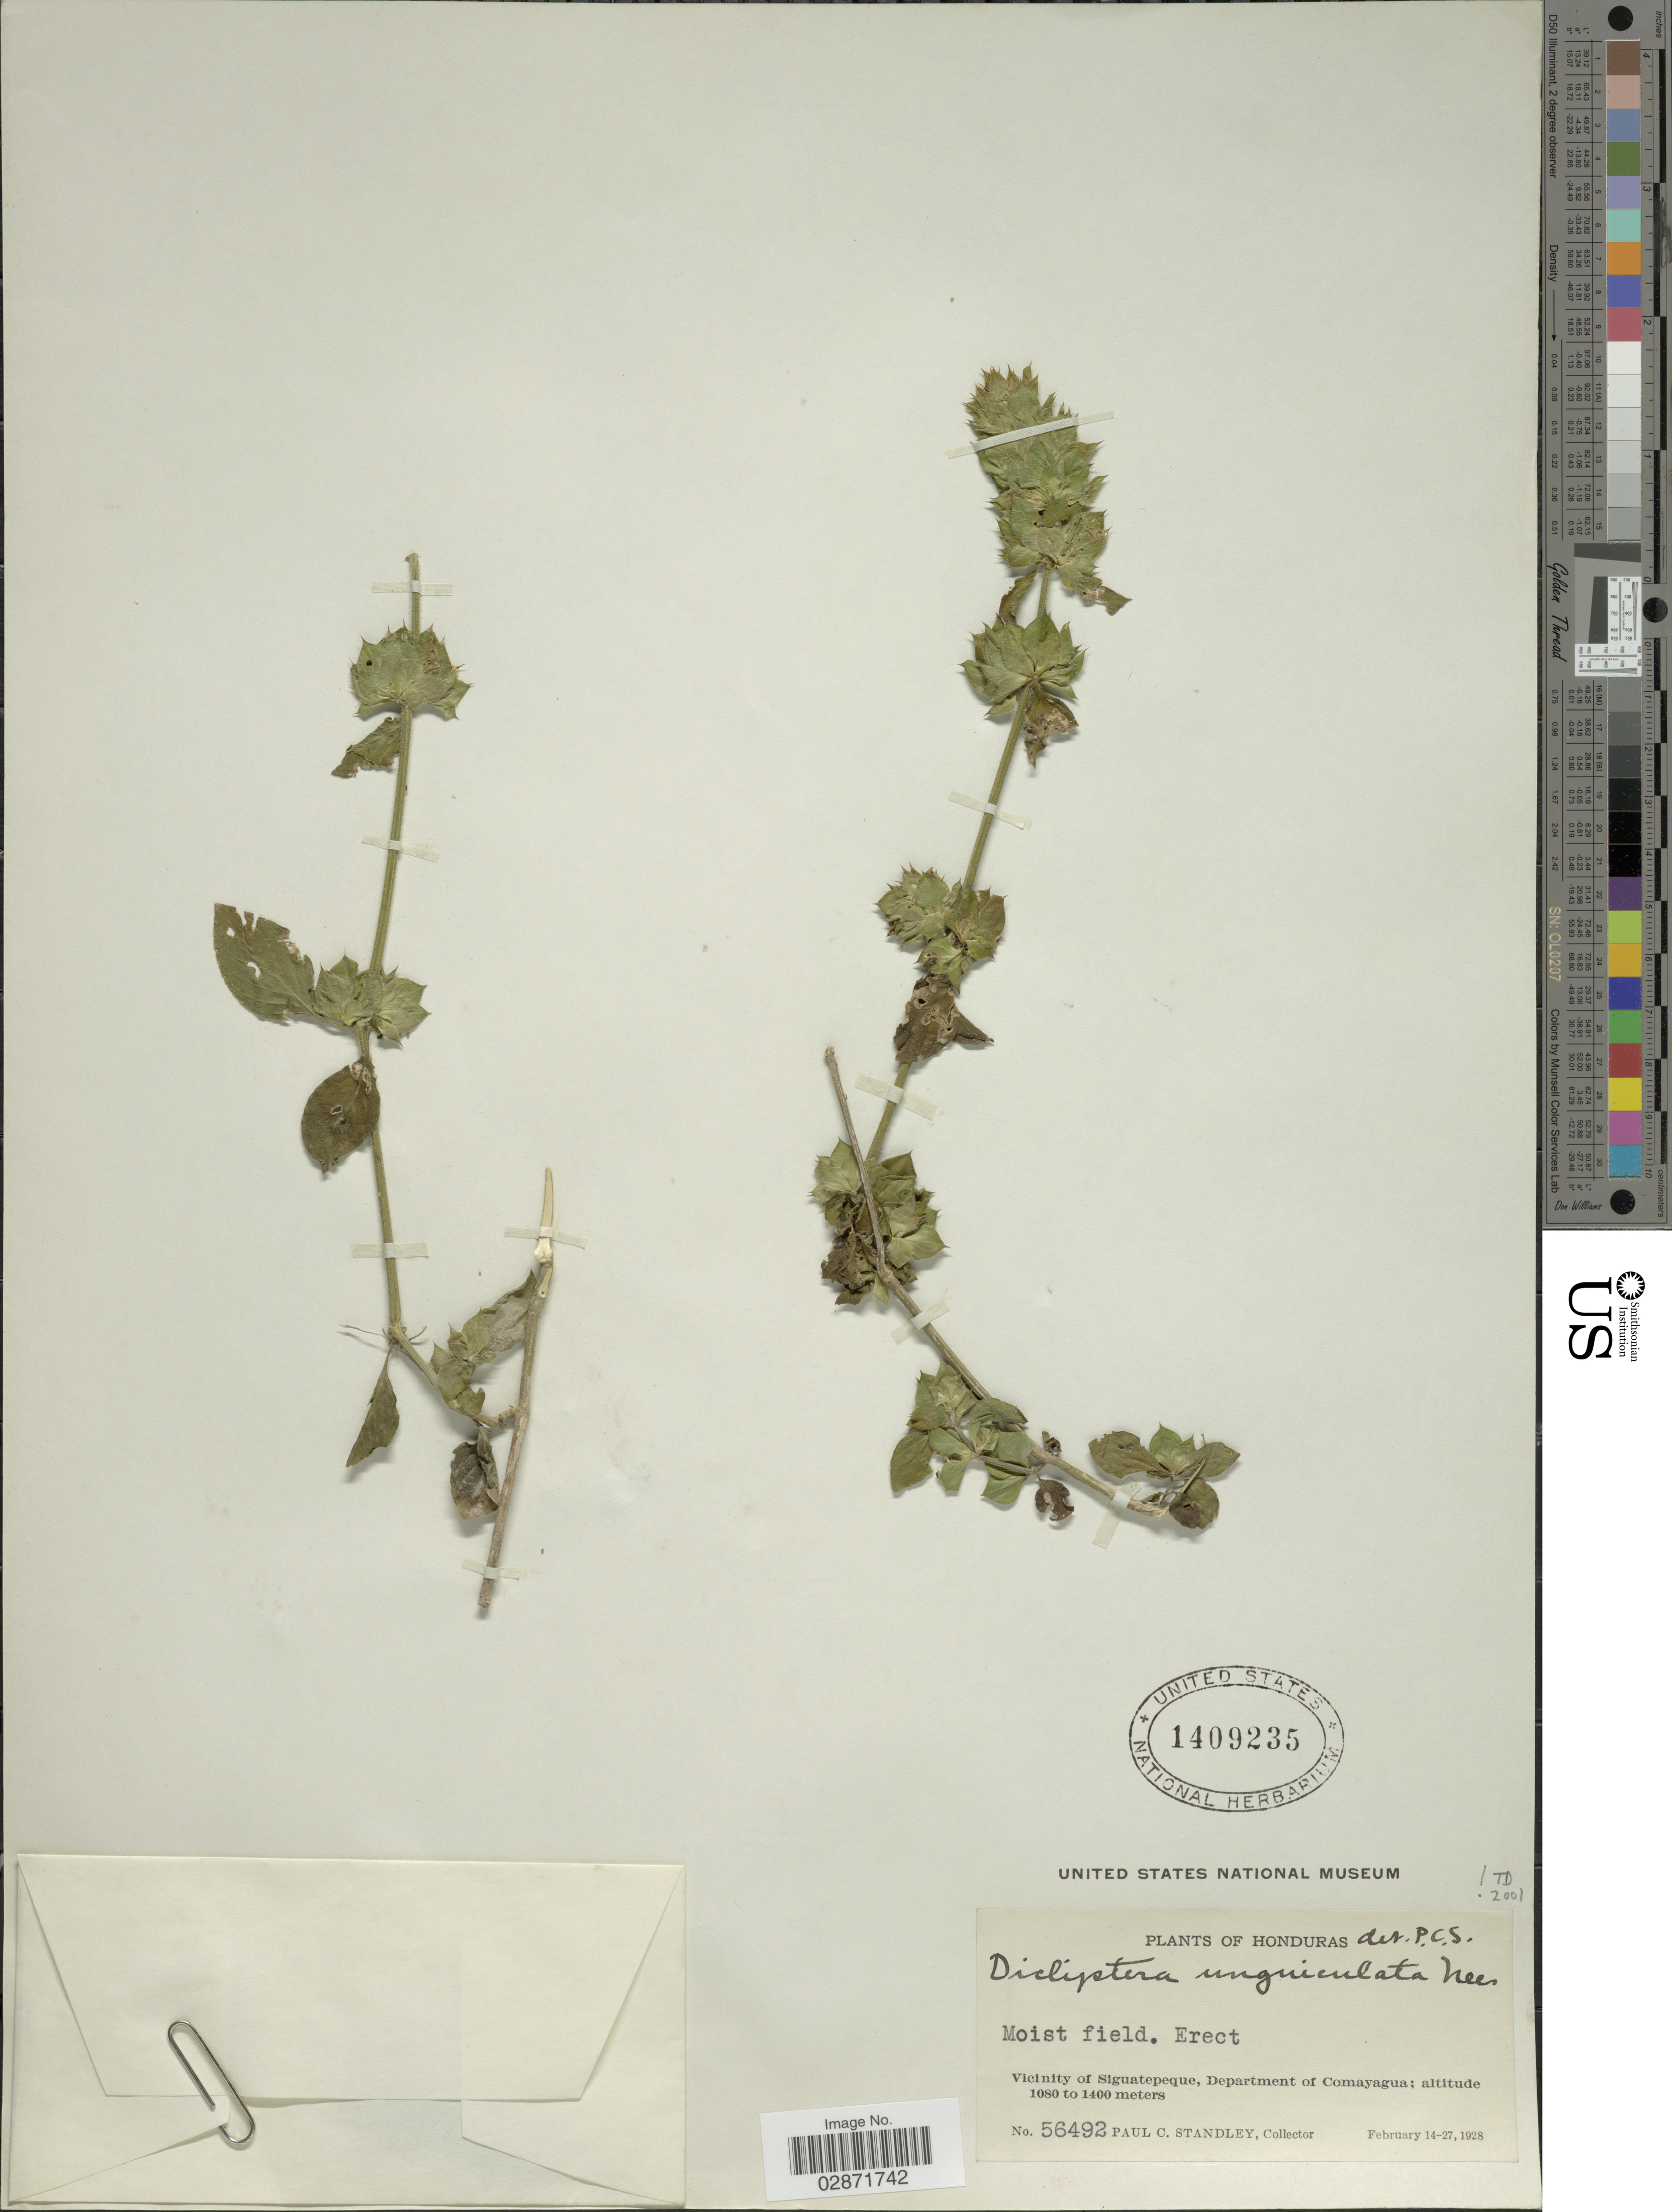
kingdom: Plantae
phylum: Tracheophyta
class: Magnoliopsida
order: Lamiales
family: Acanthaceae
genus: Dicliptera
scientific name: Dicliptera unguiculata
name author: Nees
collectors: P. C. Standley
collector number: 56492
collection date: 1928-02-14/1928-02-27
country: Honduras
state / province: Comayagua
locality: Vicinity of Siguatepeque, Department of Comayagua.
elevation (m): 1080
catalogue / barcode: US 1409235